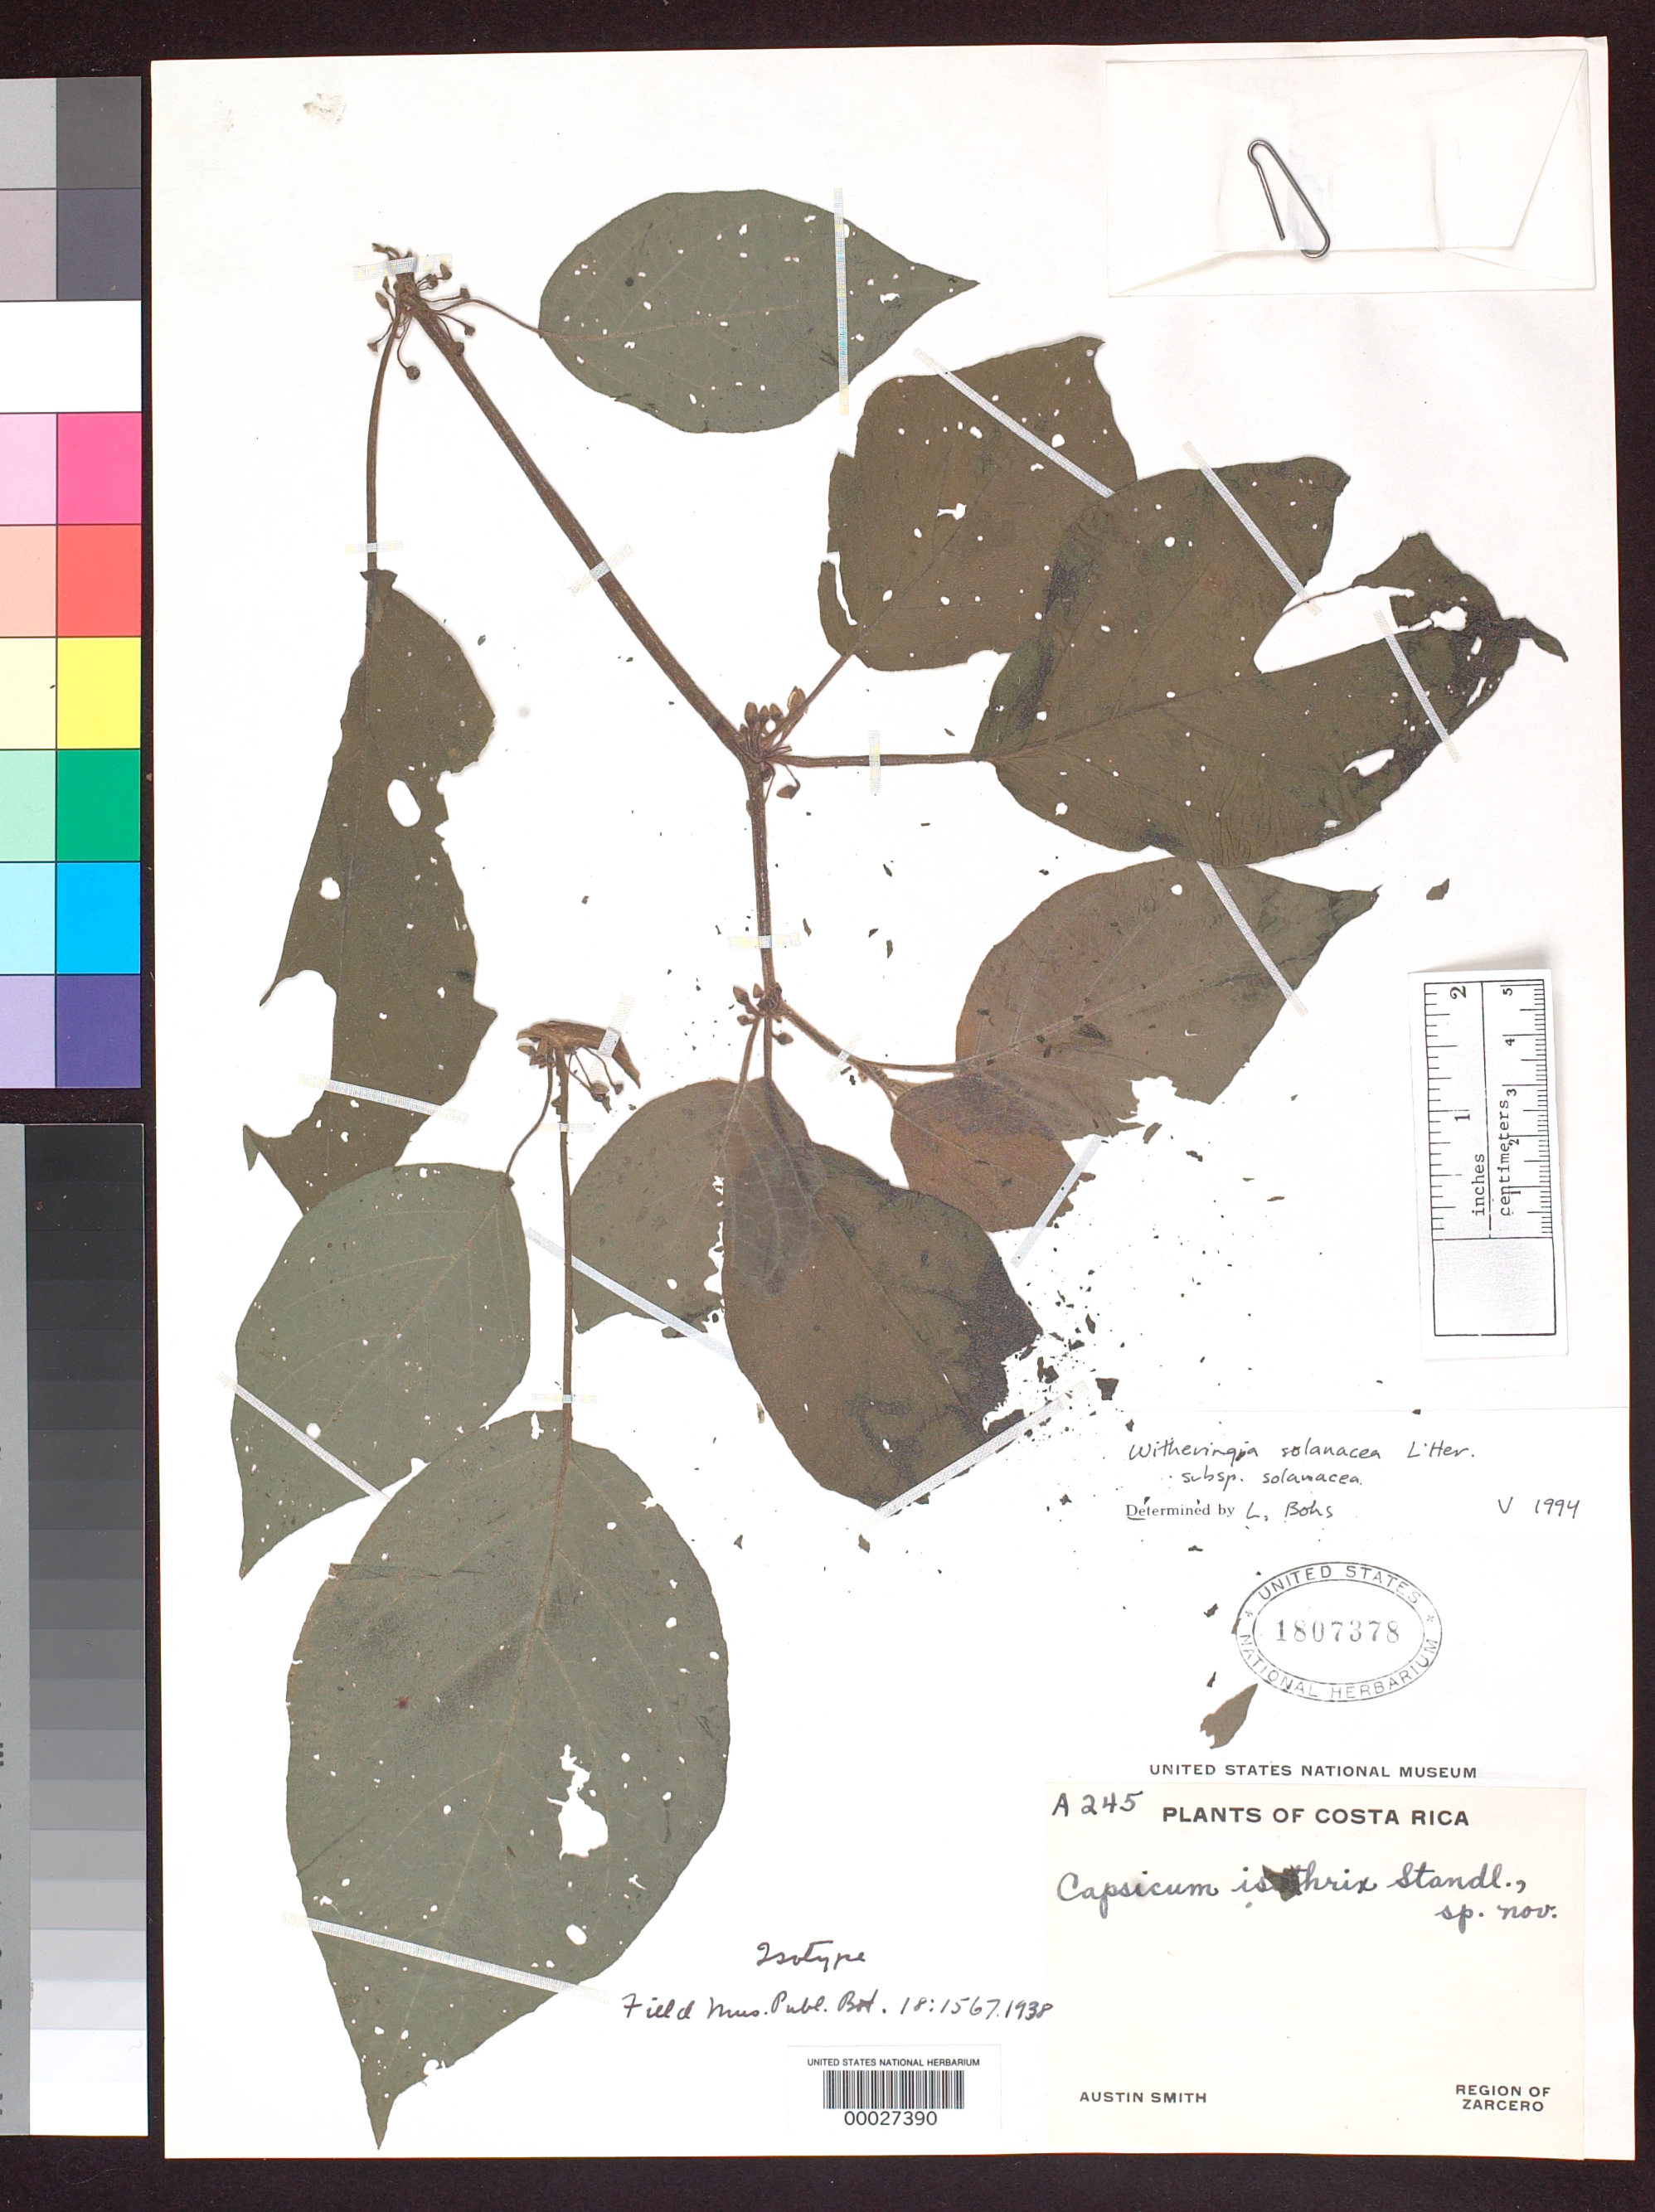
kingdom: Plantae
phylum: Tracheophyta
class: Magnoliopsida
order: Solanales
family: Solanaceae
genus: Capsicum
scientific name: Capsicum isothrix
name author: Standl.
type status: Isotype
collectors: Aust P. Smith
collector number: A245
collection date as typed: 25 Aug 1937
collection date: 1937-08-25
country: Costa Rica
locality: Region of Zarcero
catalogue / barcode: US 1807378